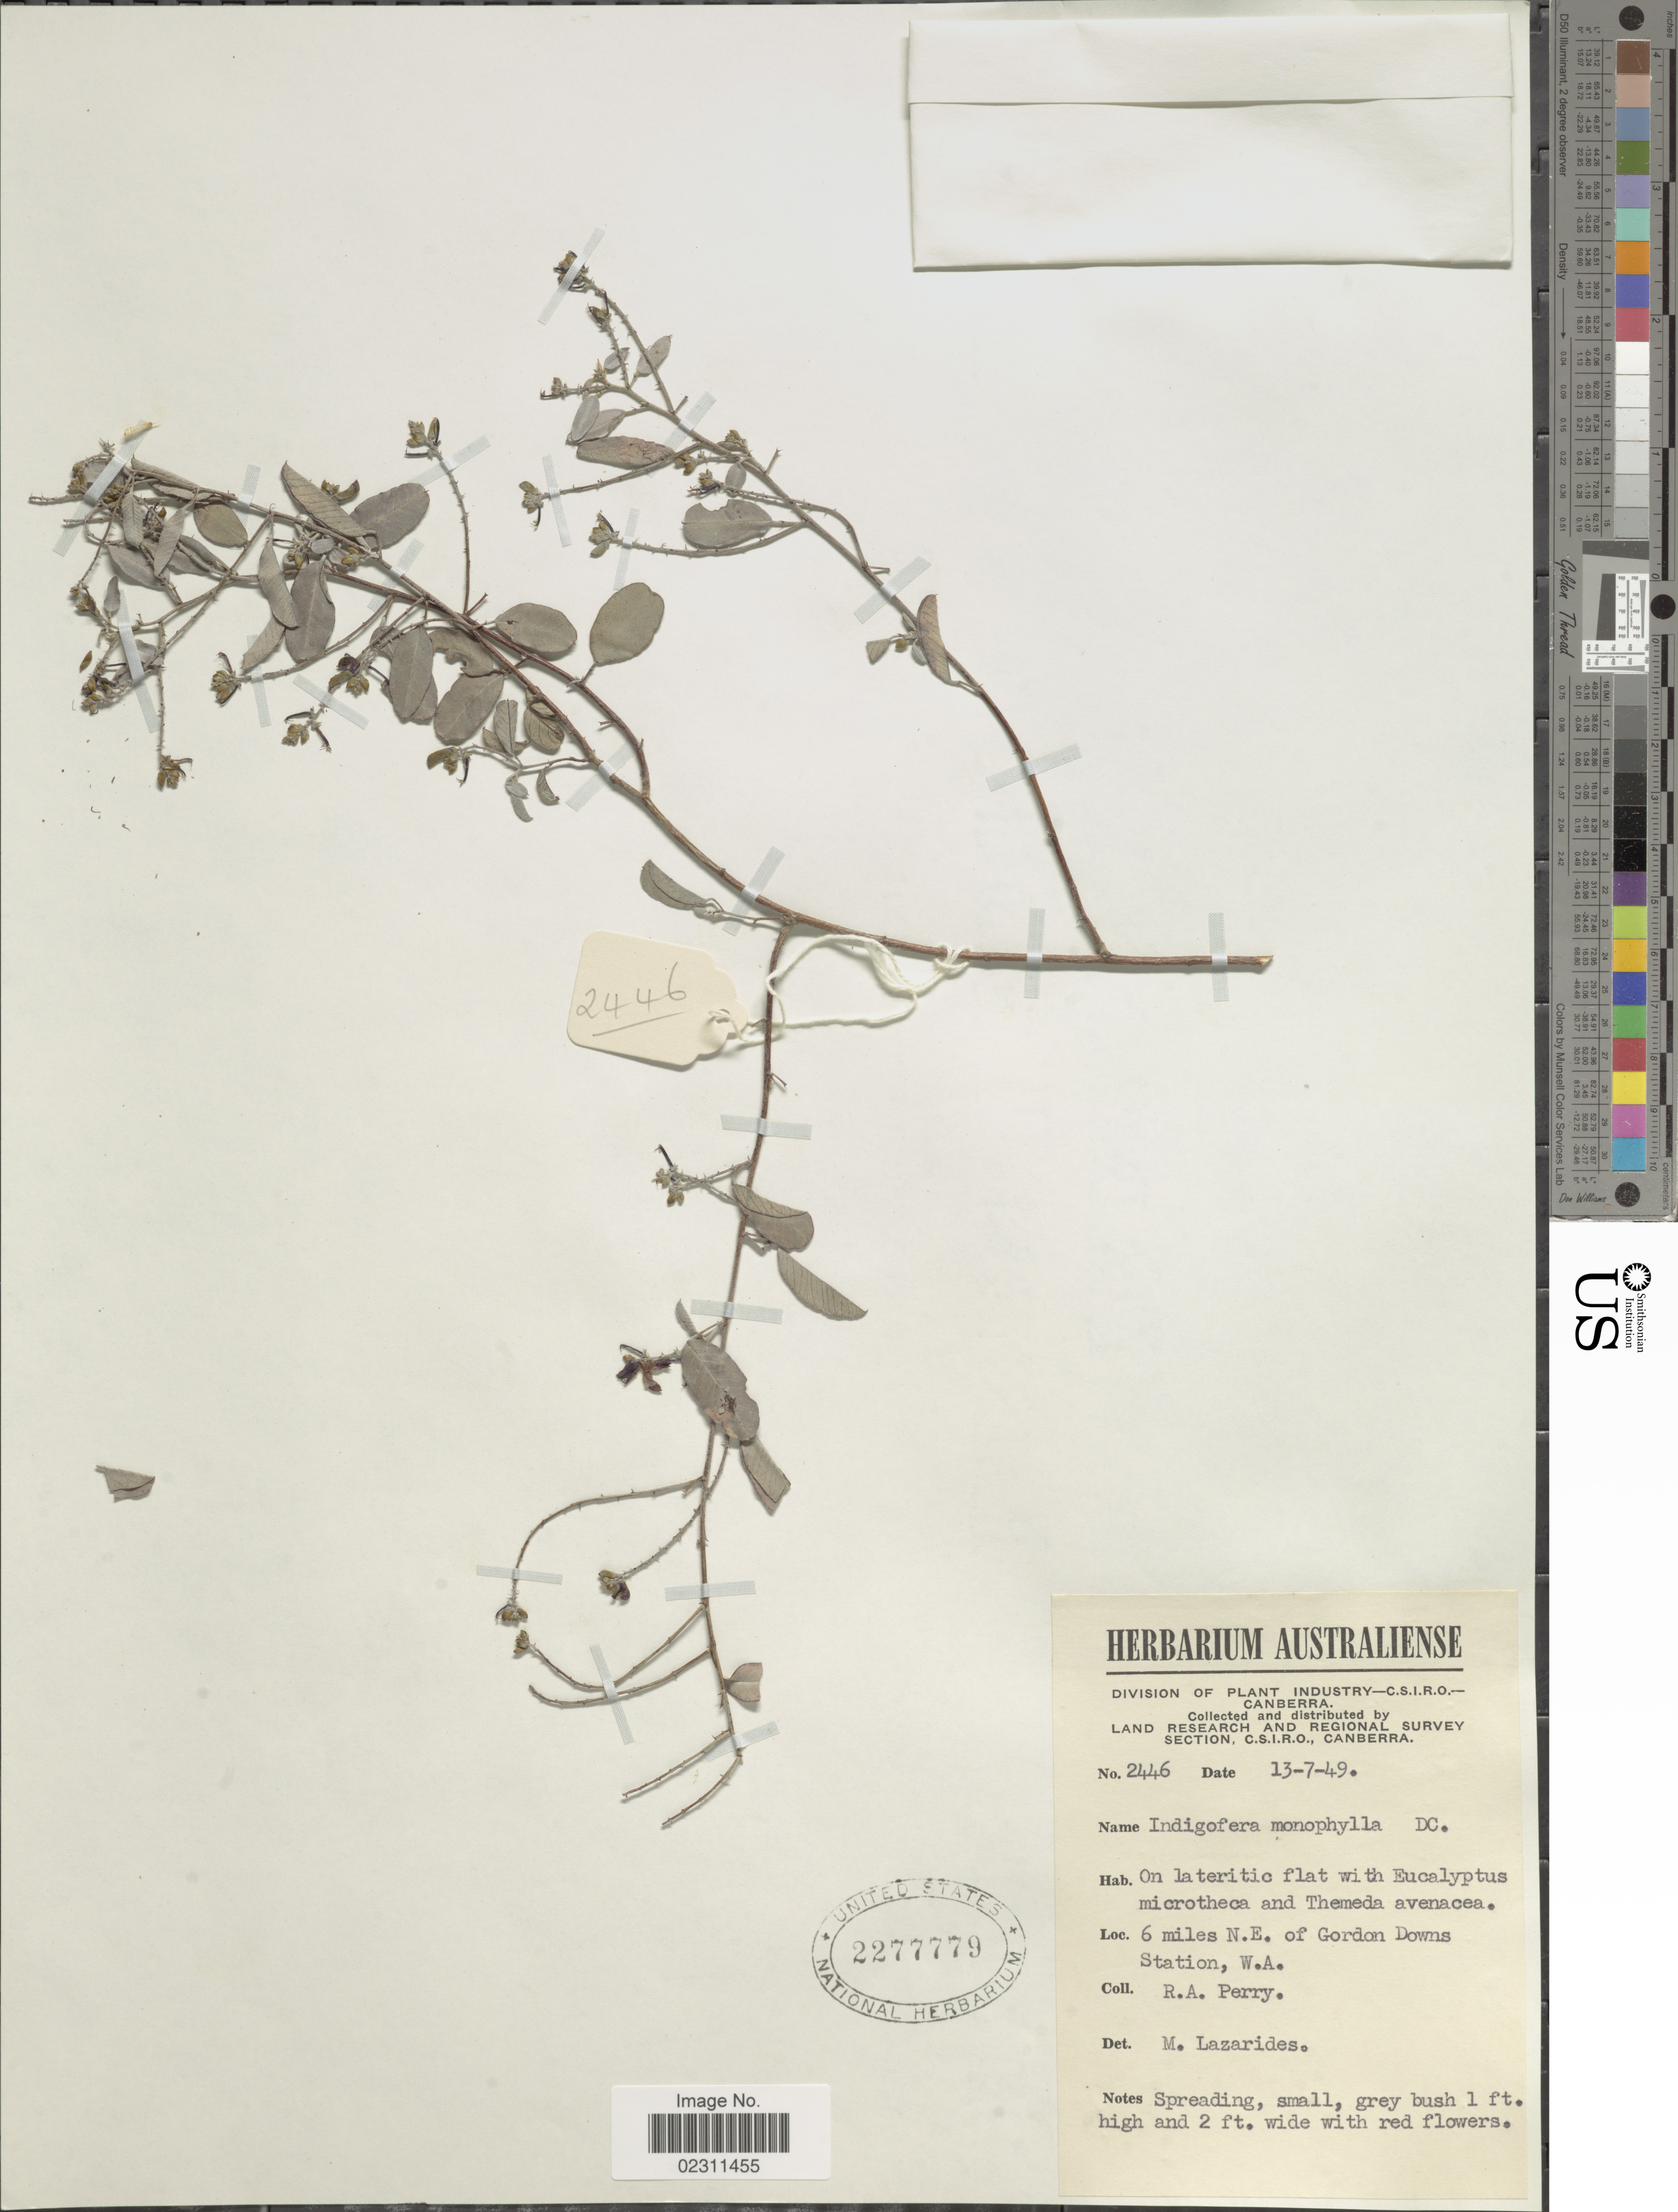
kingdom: Plantae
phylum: Tracheophyta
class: Magnoliopsida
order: Fabales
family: Fabaceae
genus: Indigofera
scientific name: Indigofera monophylla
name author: DC.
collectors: Perry, R. A.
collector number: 2446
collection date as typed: Transcribed d/m/y: 13/7/49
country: Australia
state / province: Western Australia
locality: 6 miles N.E. of Gordon Downs Station, W.A.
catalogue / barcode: US 2277779